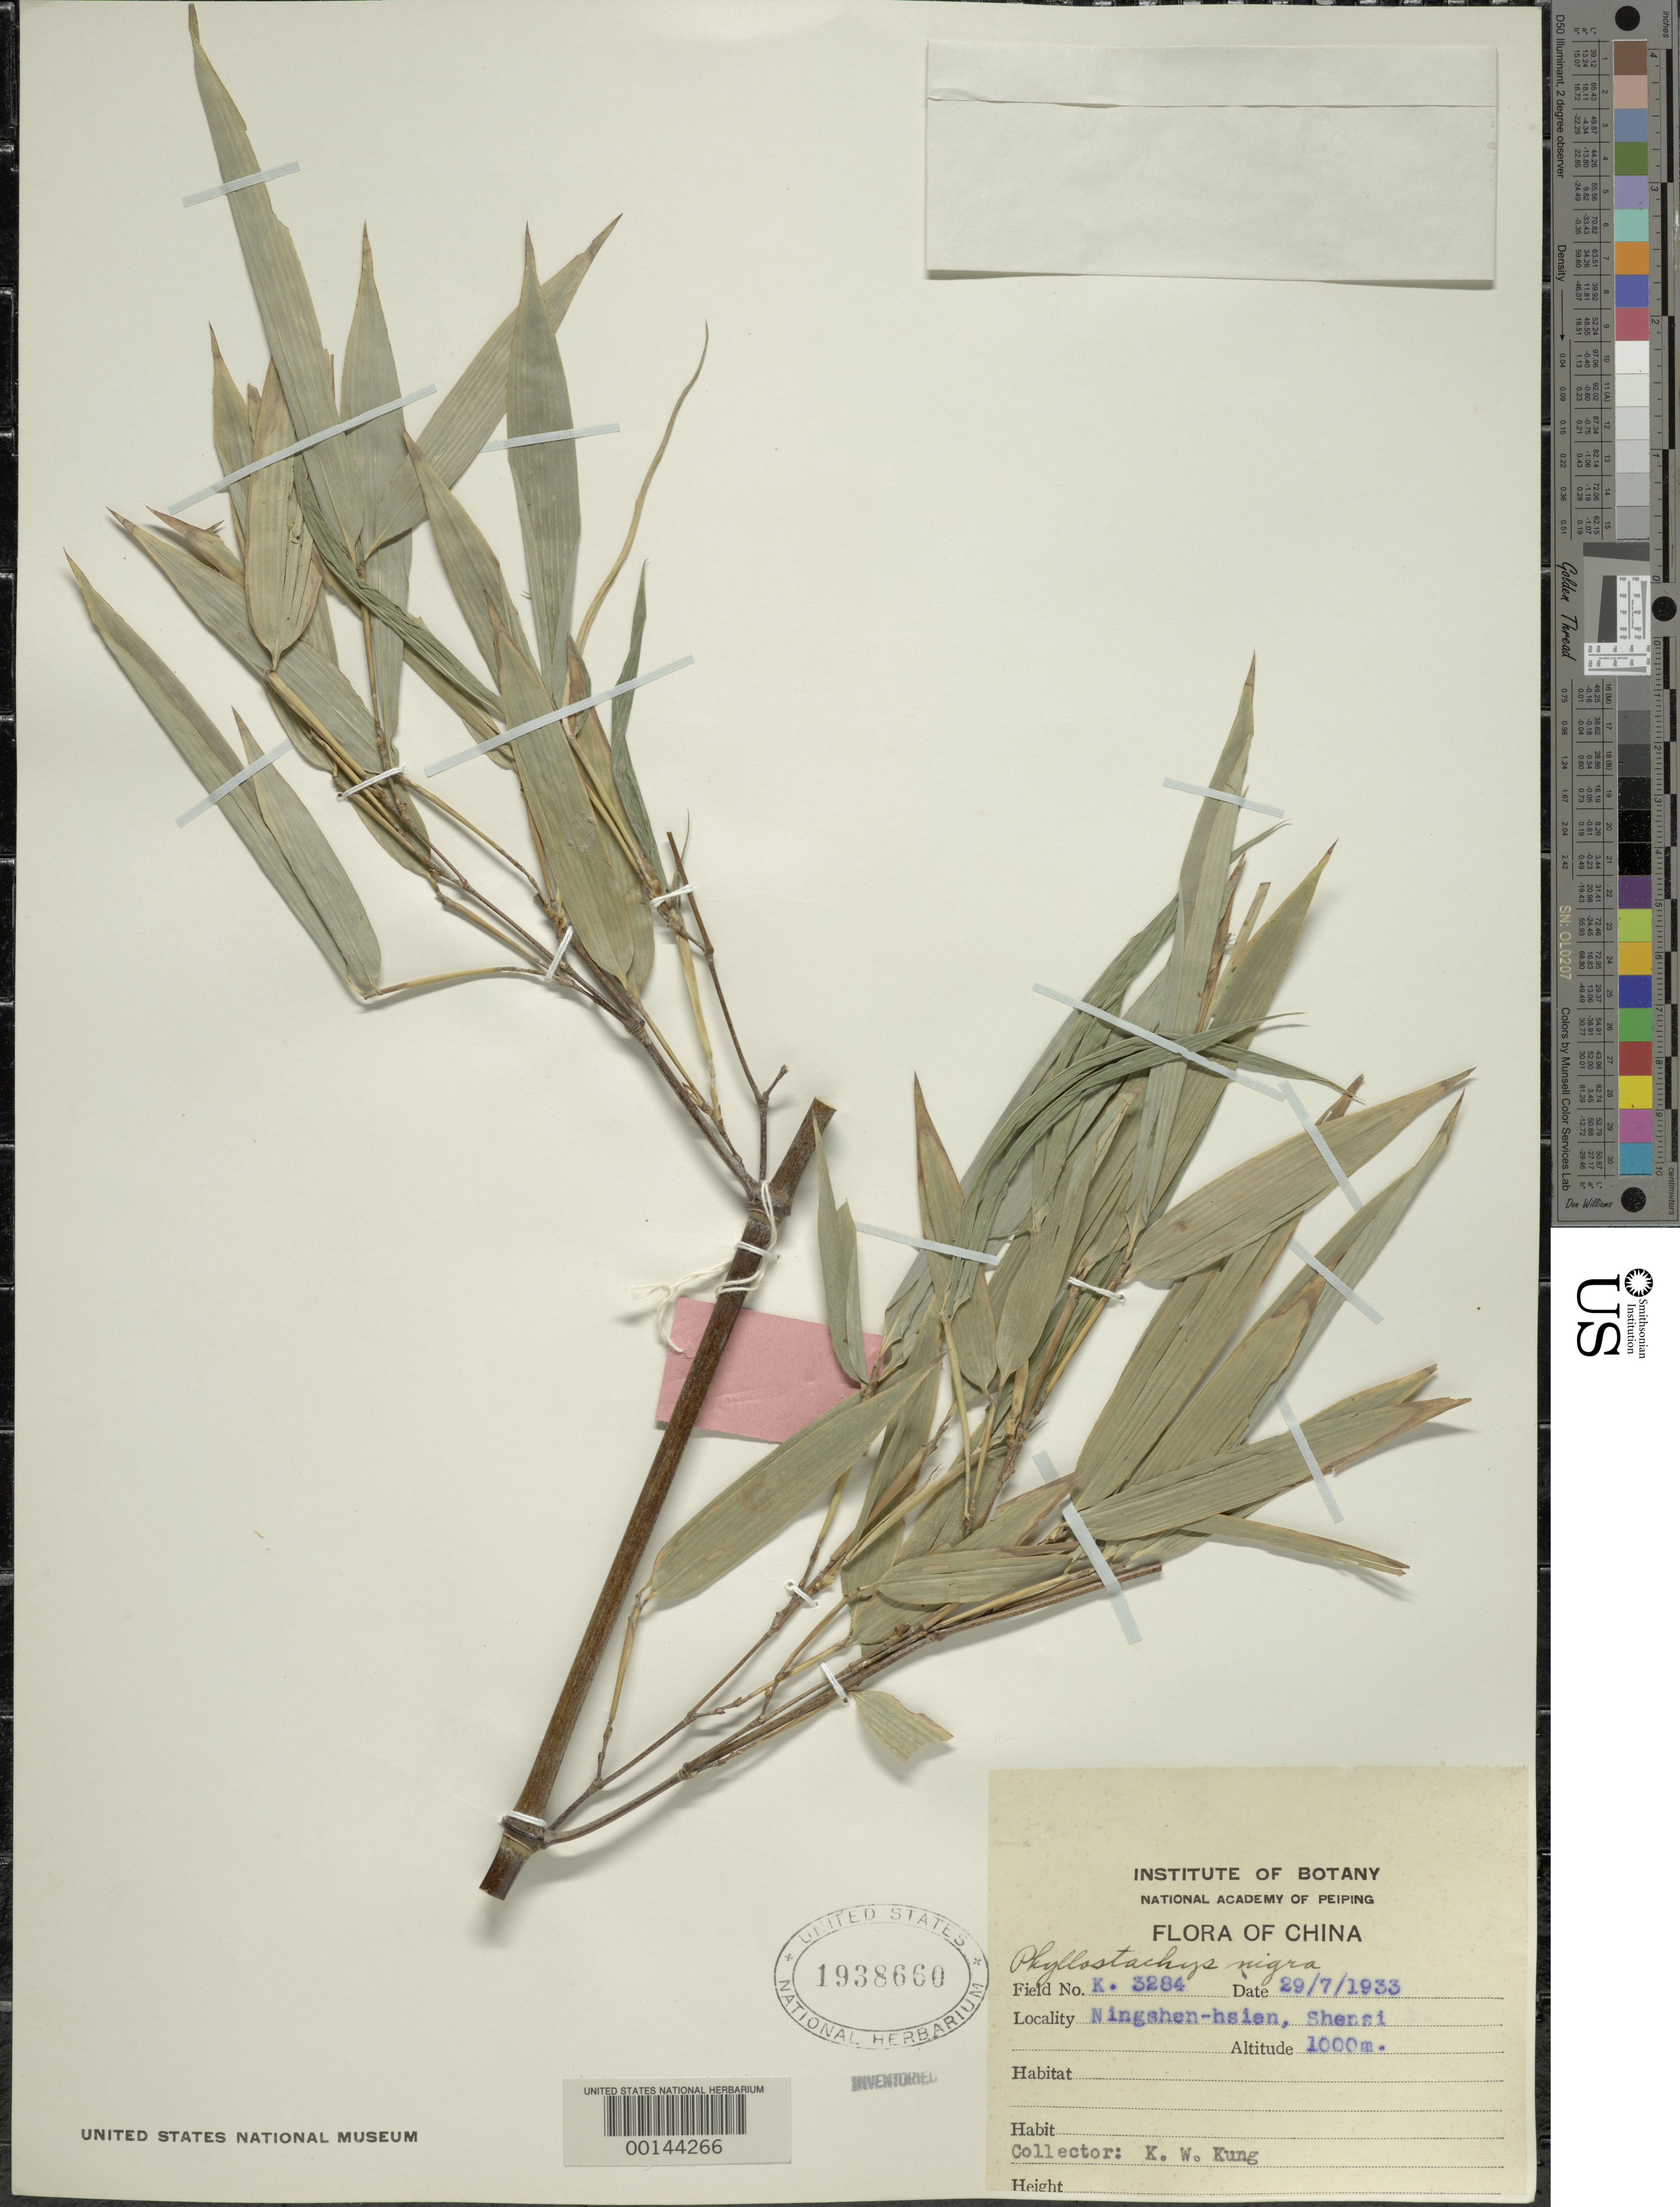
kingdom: Plantae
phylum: Tracheophyta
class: Liliopsida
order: Poales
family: Poaceae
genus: Phyllostachys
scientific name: Phyllostachys nigra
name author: (Lodd. ex Lindl.) Munro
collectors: H. Kung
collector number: K-3284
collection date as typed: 29 Jul 1933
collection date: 1933-07-29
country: China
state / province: Shaanxi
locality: Ningshen-hsien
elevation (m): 1000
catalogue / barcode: US 1938660